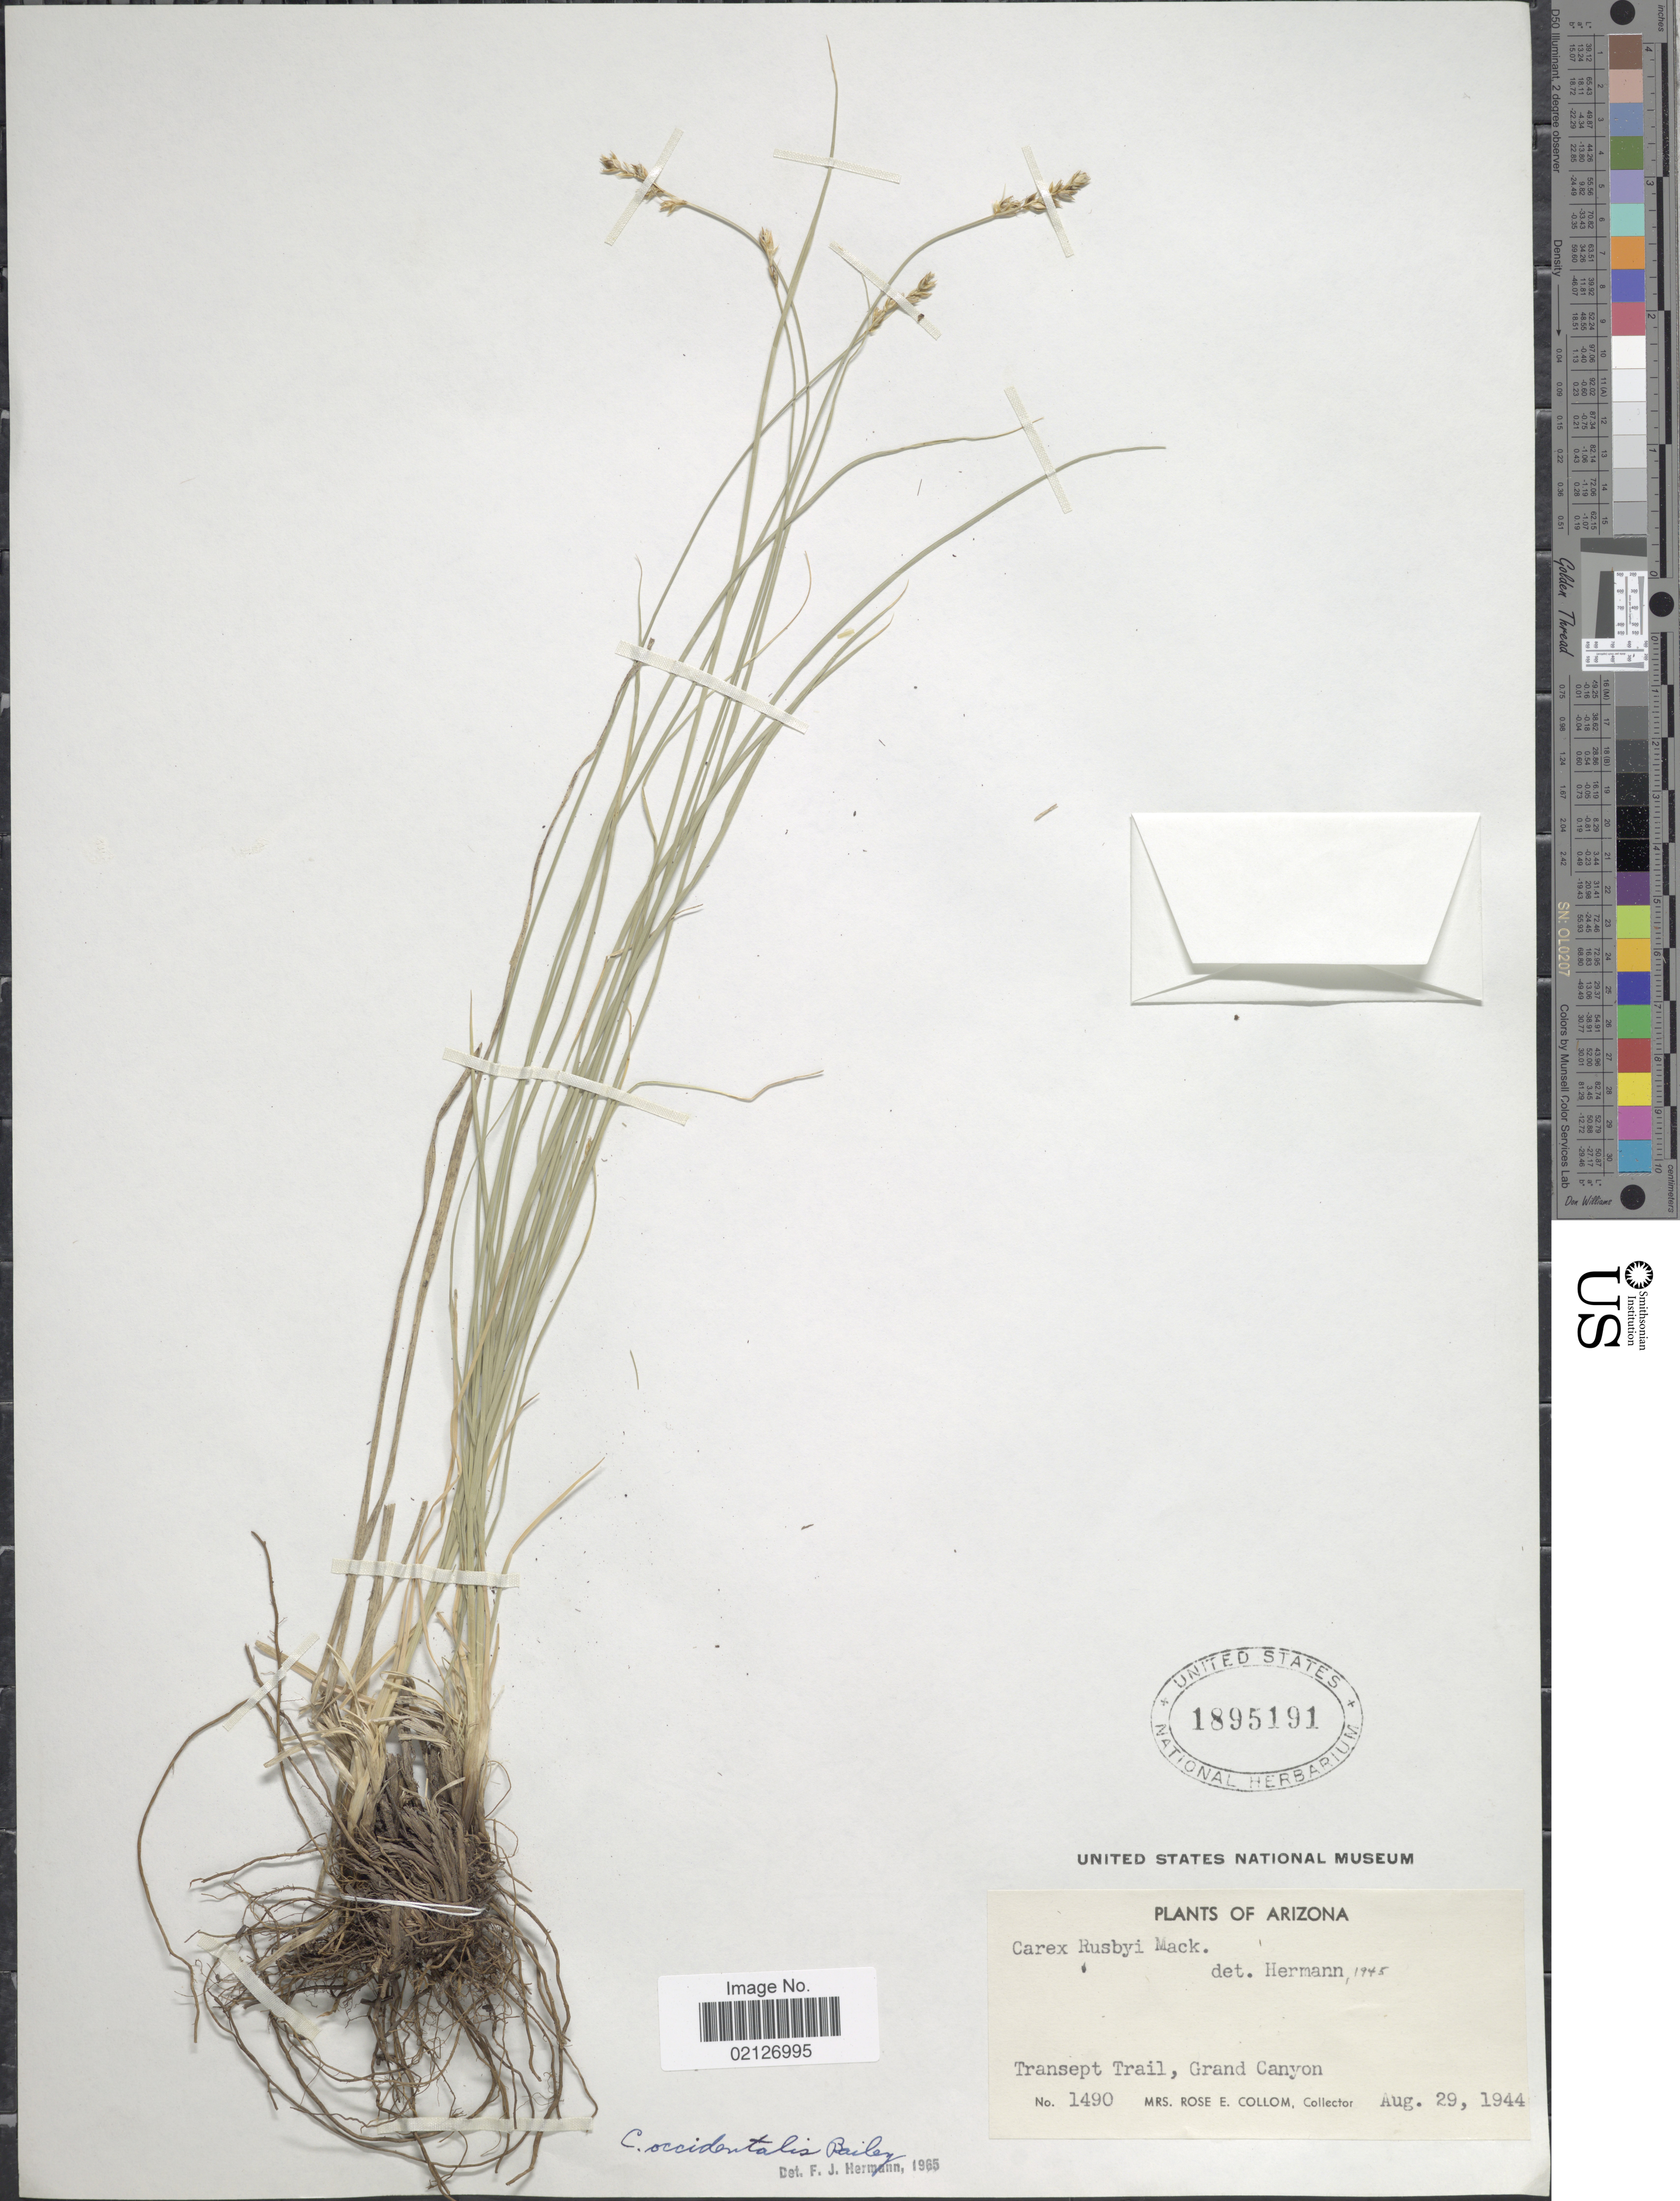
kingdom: Plantae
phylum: Tracheophyta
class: Liliopsida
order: Poales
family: Cyperaceae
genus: Carex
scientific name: Carex occidentalis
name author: L.H. Bailey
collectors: R. E. Collom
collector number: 1490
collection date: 1944-08-29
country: United States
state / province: Arizona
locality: Transept Trail, Grand Canyon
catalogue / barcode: US 1895191